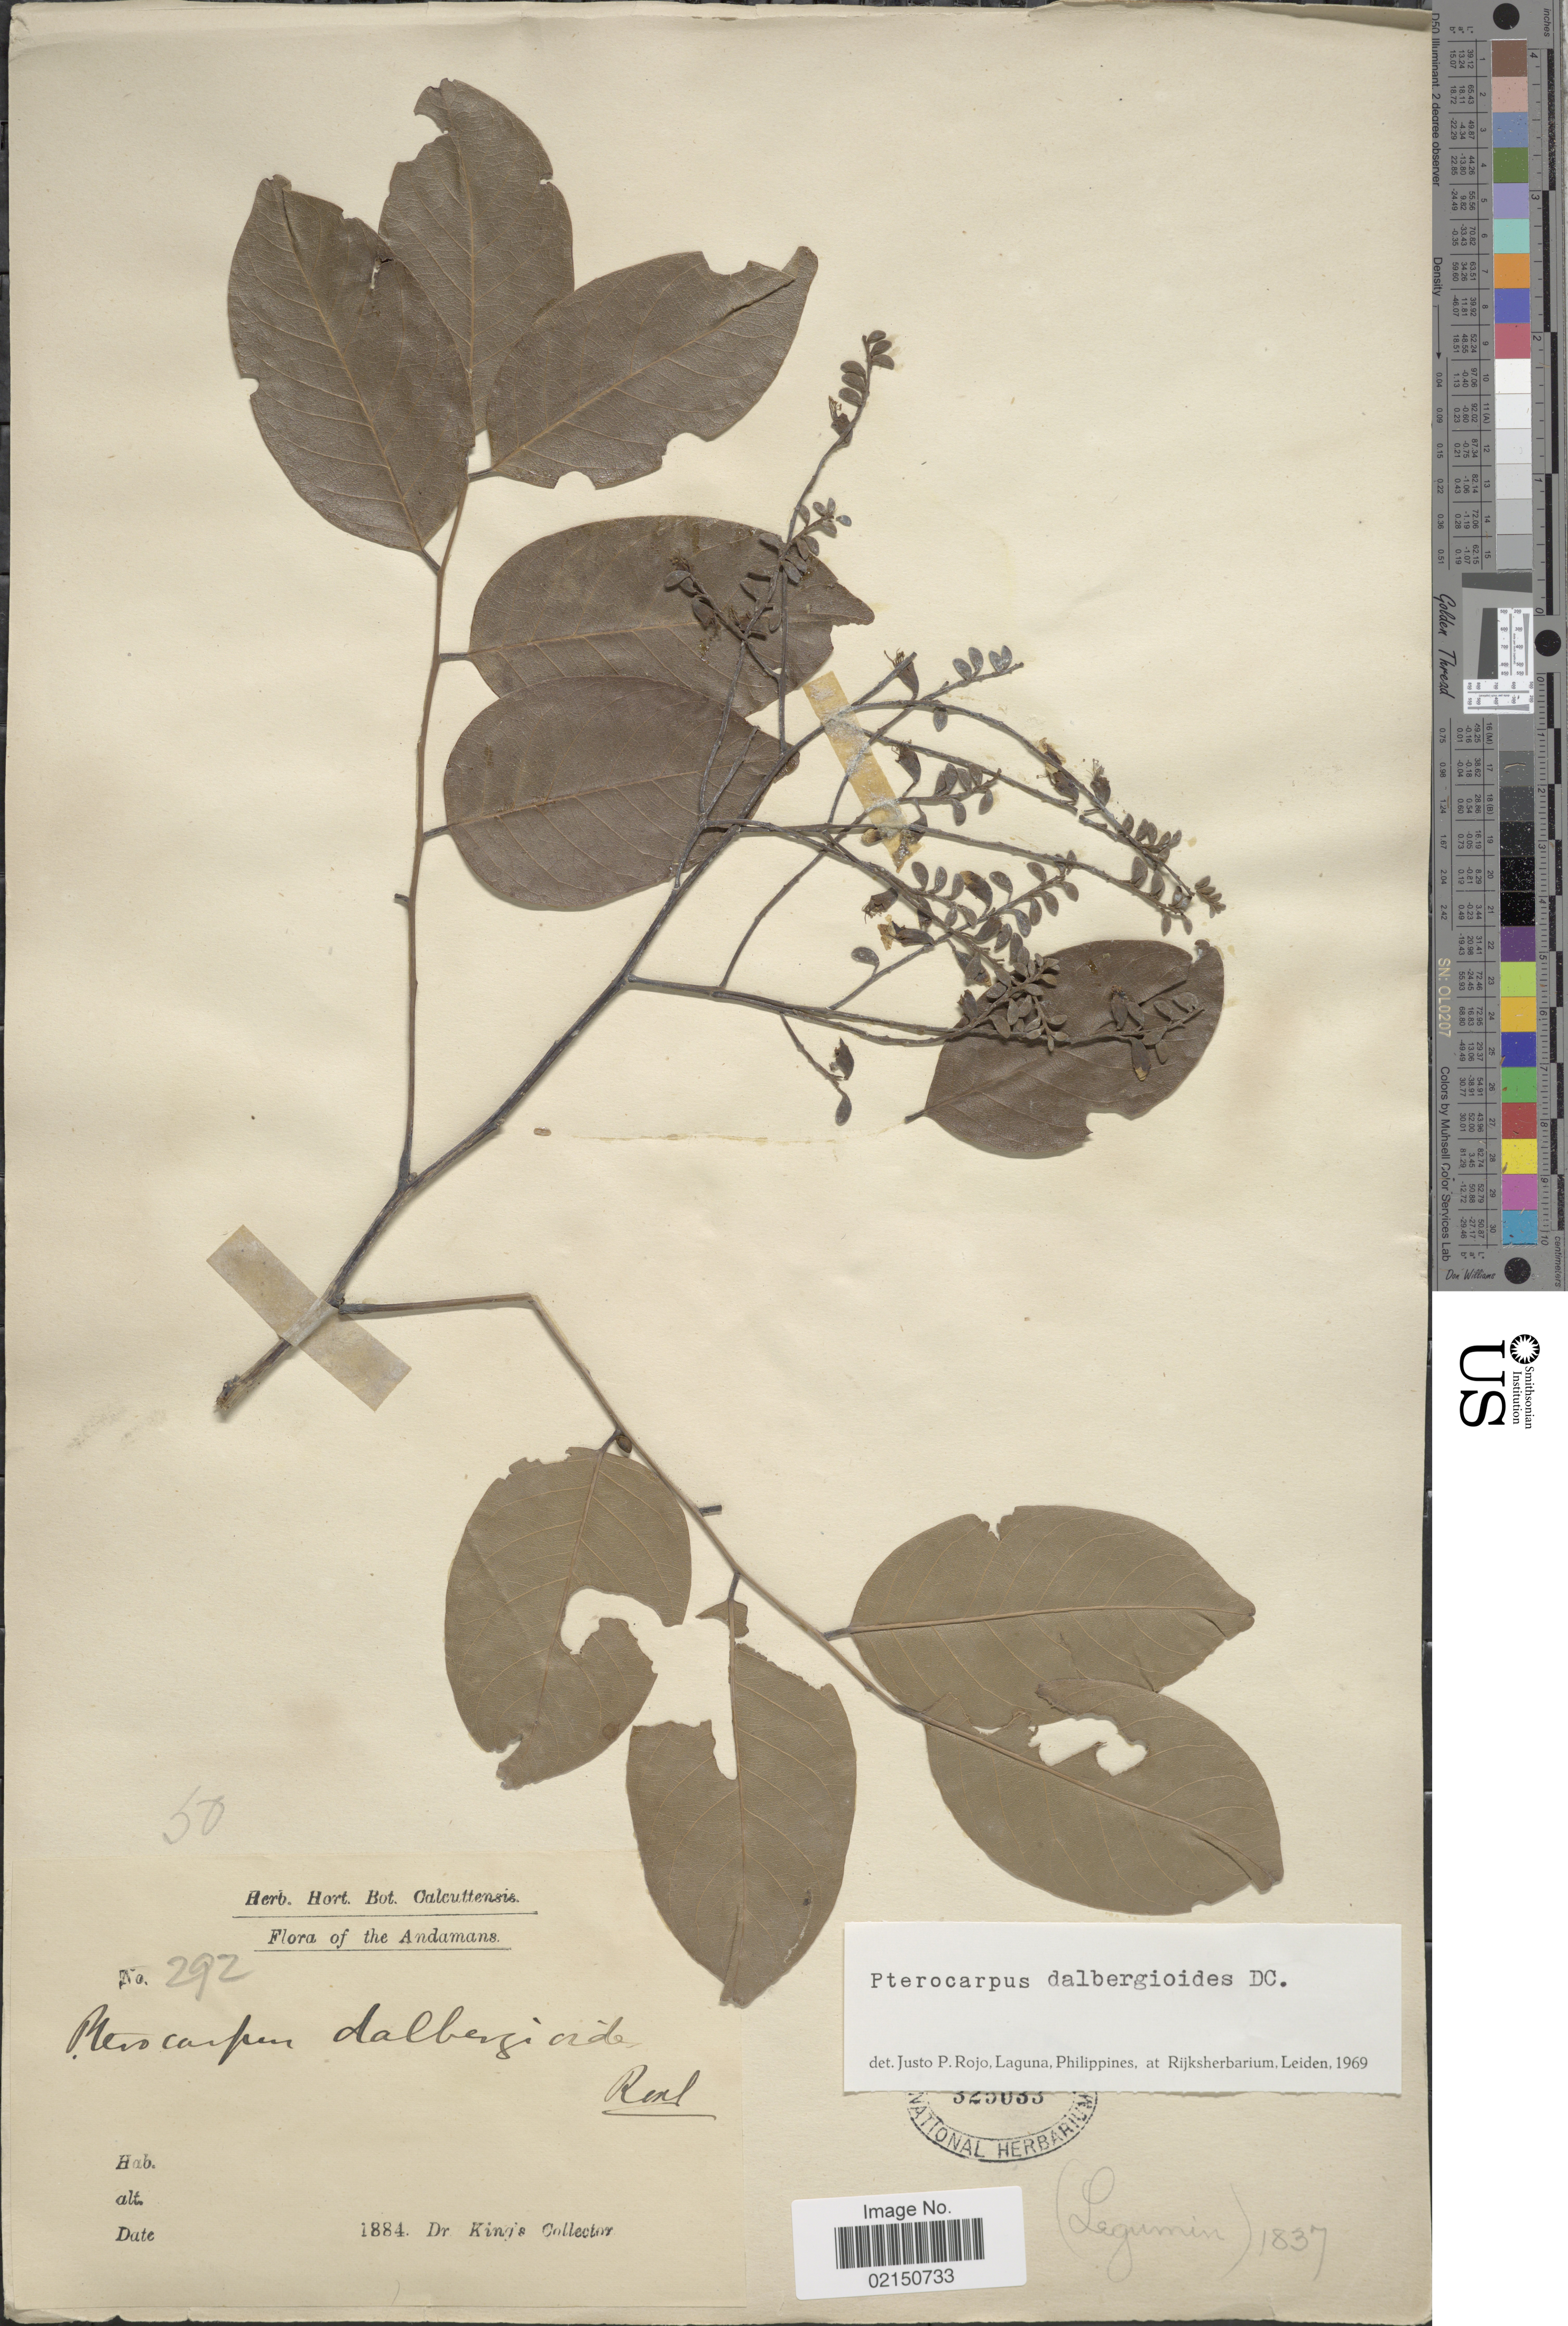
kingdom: Plantae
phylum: Tracheophyta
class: Magnoliopsida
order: Fabales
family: Fabaceae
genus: Pterocarpus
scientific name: Pterocarpus dalbergioides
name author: Roxb. ex DC.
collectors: Dr. King's collector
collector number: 292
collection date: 1884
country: India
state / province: Andaman and Nicobar Islands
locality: Andamans